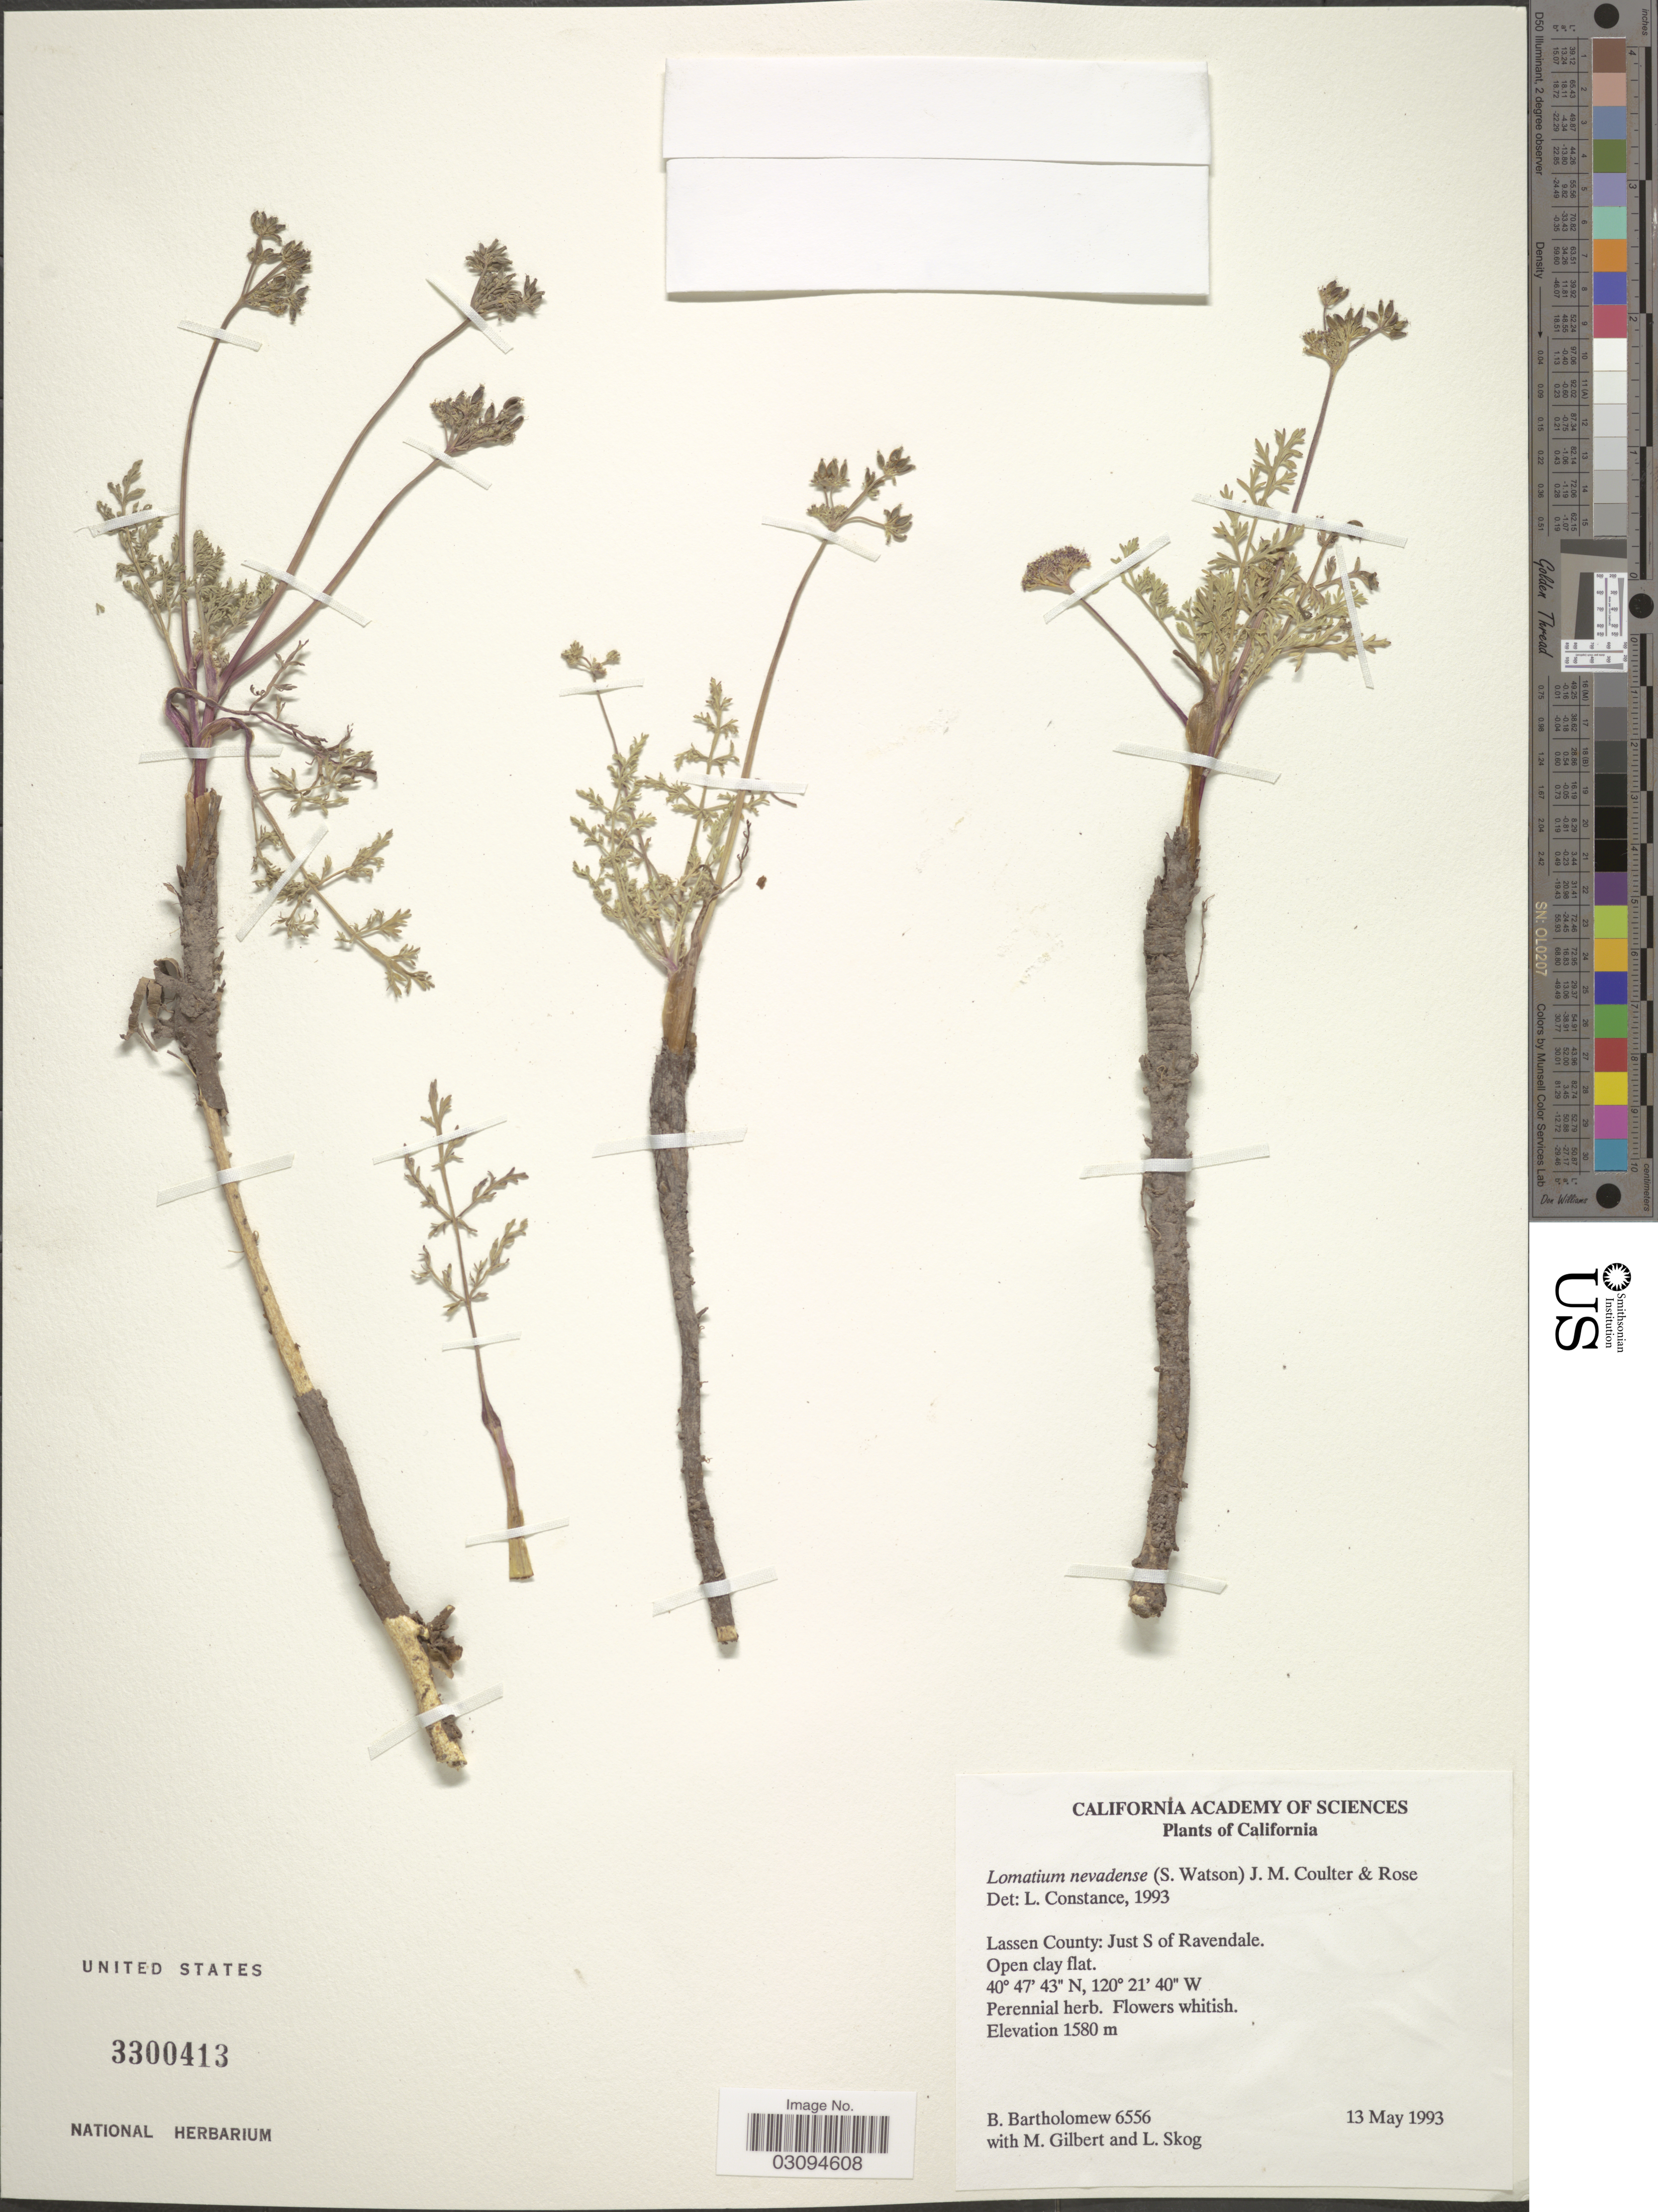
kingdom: Plantae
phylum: Tracheophyta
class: Magnoliopsida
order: Apiales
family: Apiaceae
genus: Lomatium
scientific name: Lomatium nevadense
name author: (S. Watson) J.M. Coult. & Rose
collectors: B. Bartholomew, M. Gilbert & L. E. Skog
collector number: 6556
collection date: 1993-05-13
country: United States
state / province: California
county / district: Lassen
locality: Lassen County: Just S of Ravendale.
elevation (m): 1580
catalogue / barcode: US 3300413